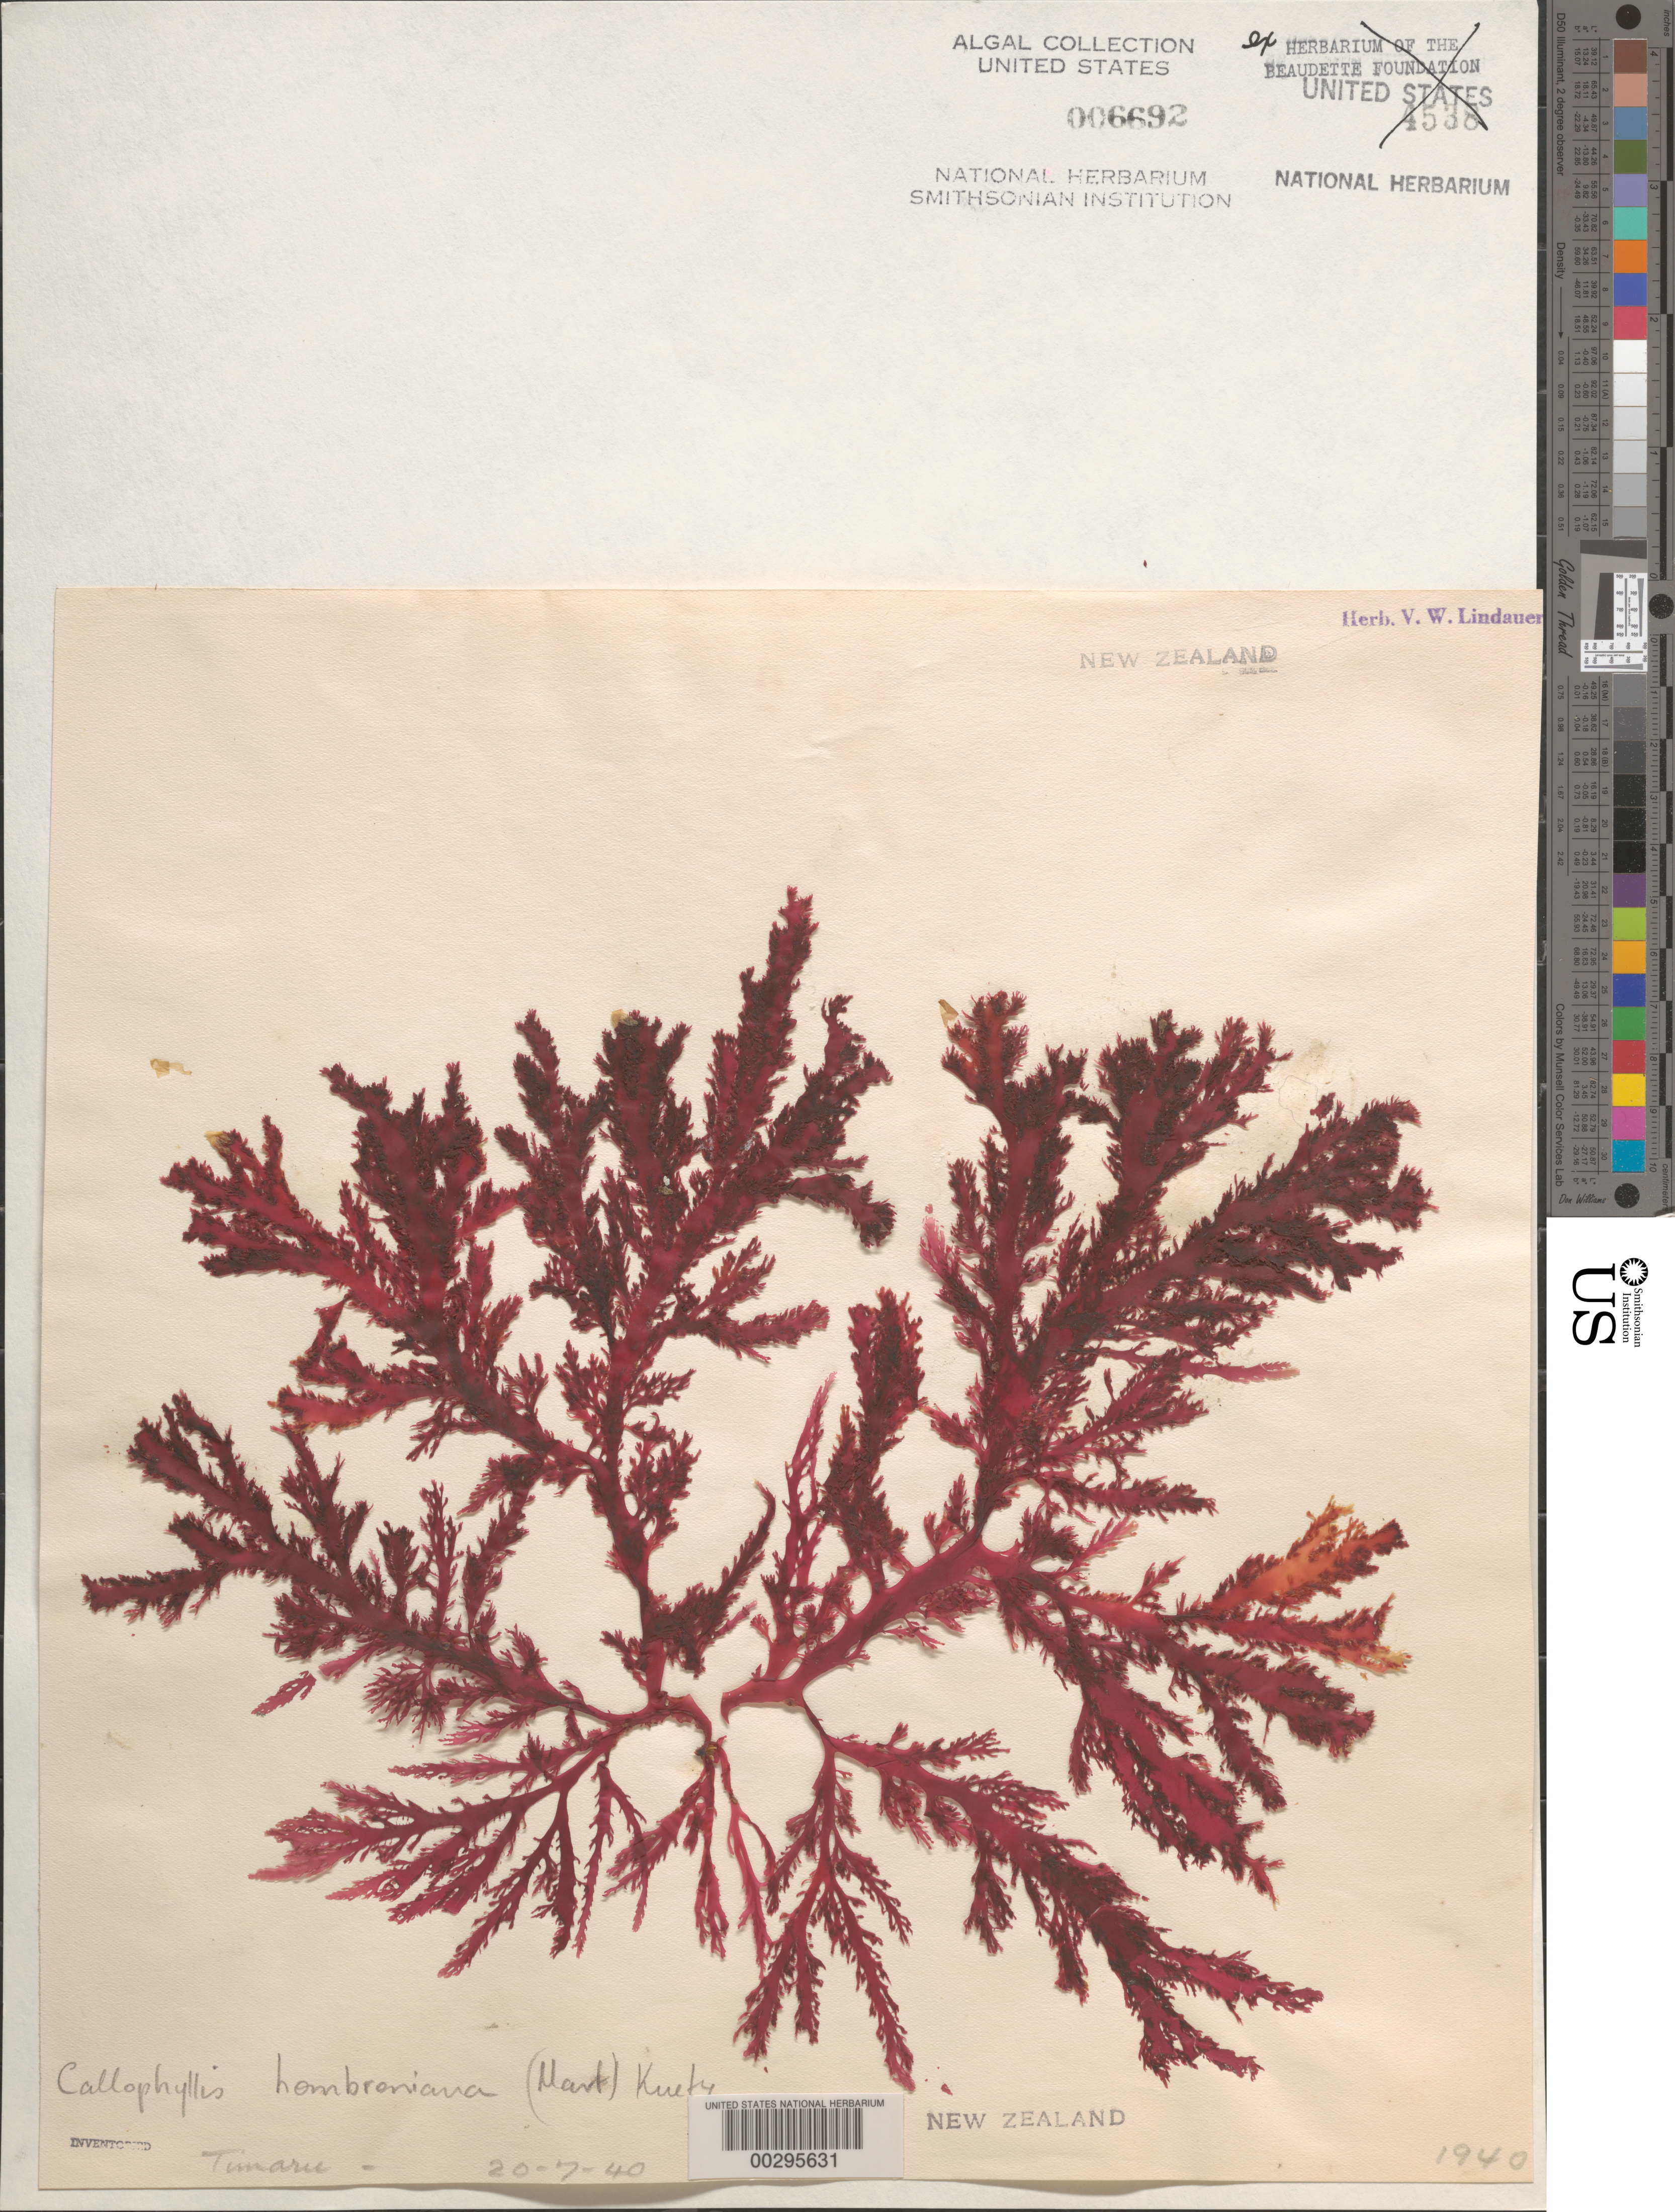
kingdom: Plantae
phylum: Rhodophyta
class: Florideophyceae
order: Gigartinales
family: Kallymeniaceae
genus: Blastophyllis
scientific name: Blastophyllis hombroniana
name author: (Mont.) D'Archino & W.A. Nelson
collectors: V. Lindauer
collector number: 1940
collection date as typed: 20 Jul 1940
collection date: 1940-07-20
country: New Zealand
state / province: Canterbury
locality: Timaru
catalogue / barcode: US 6692